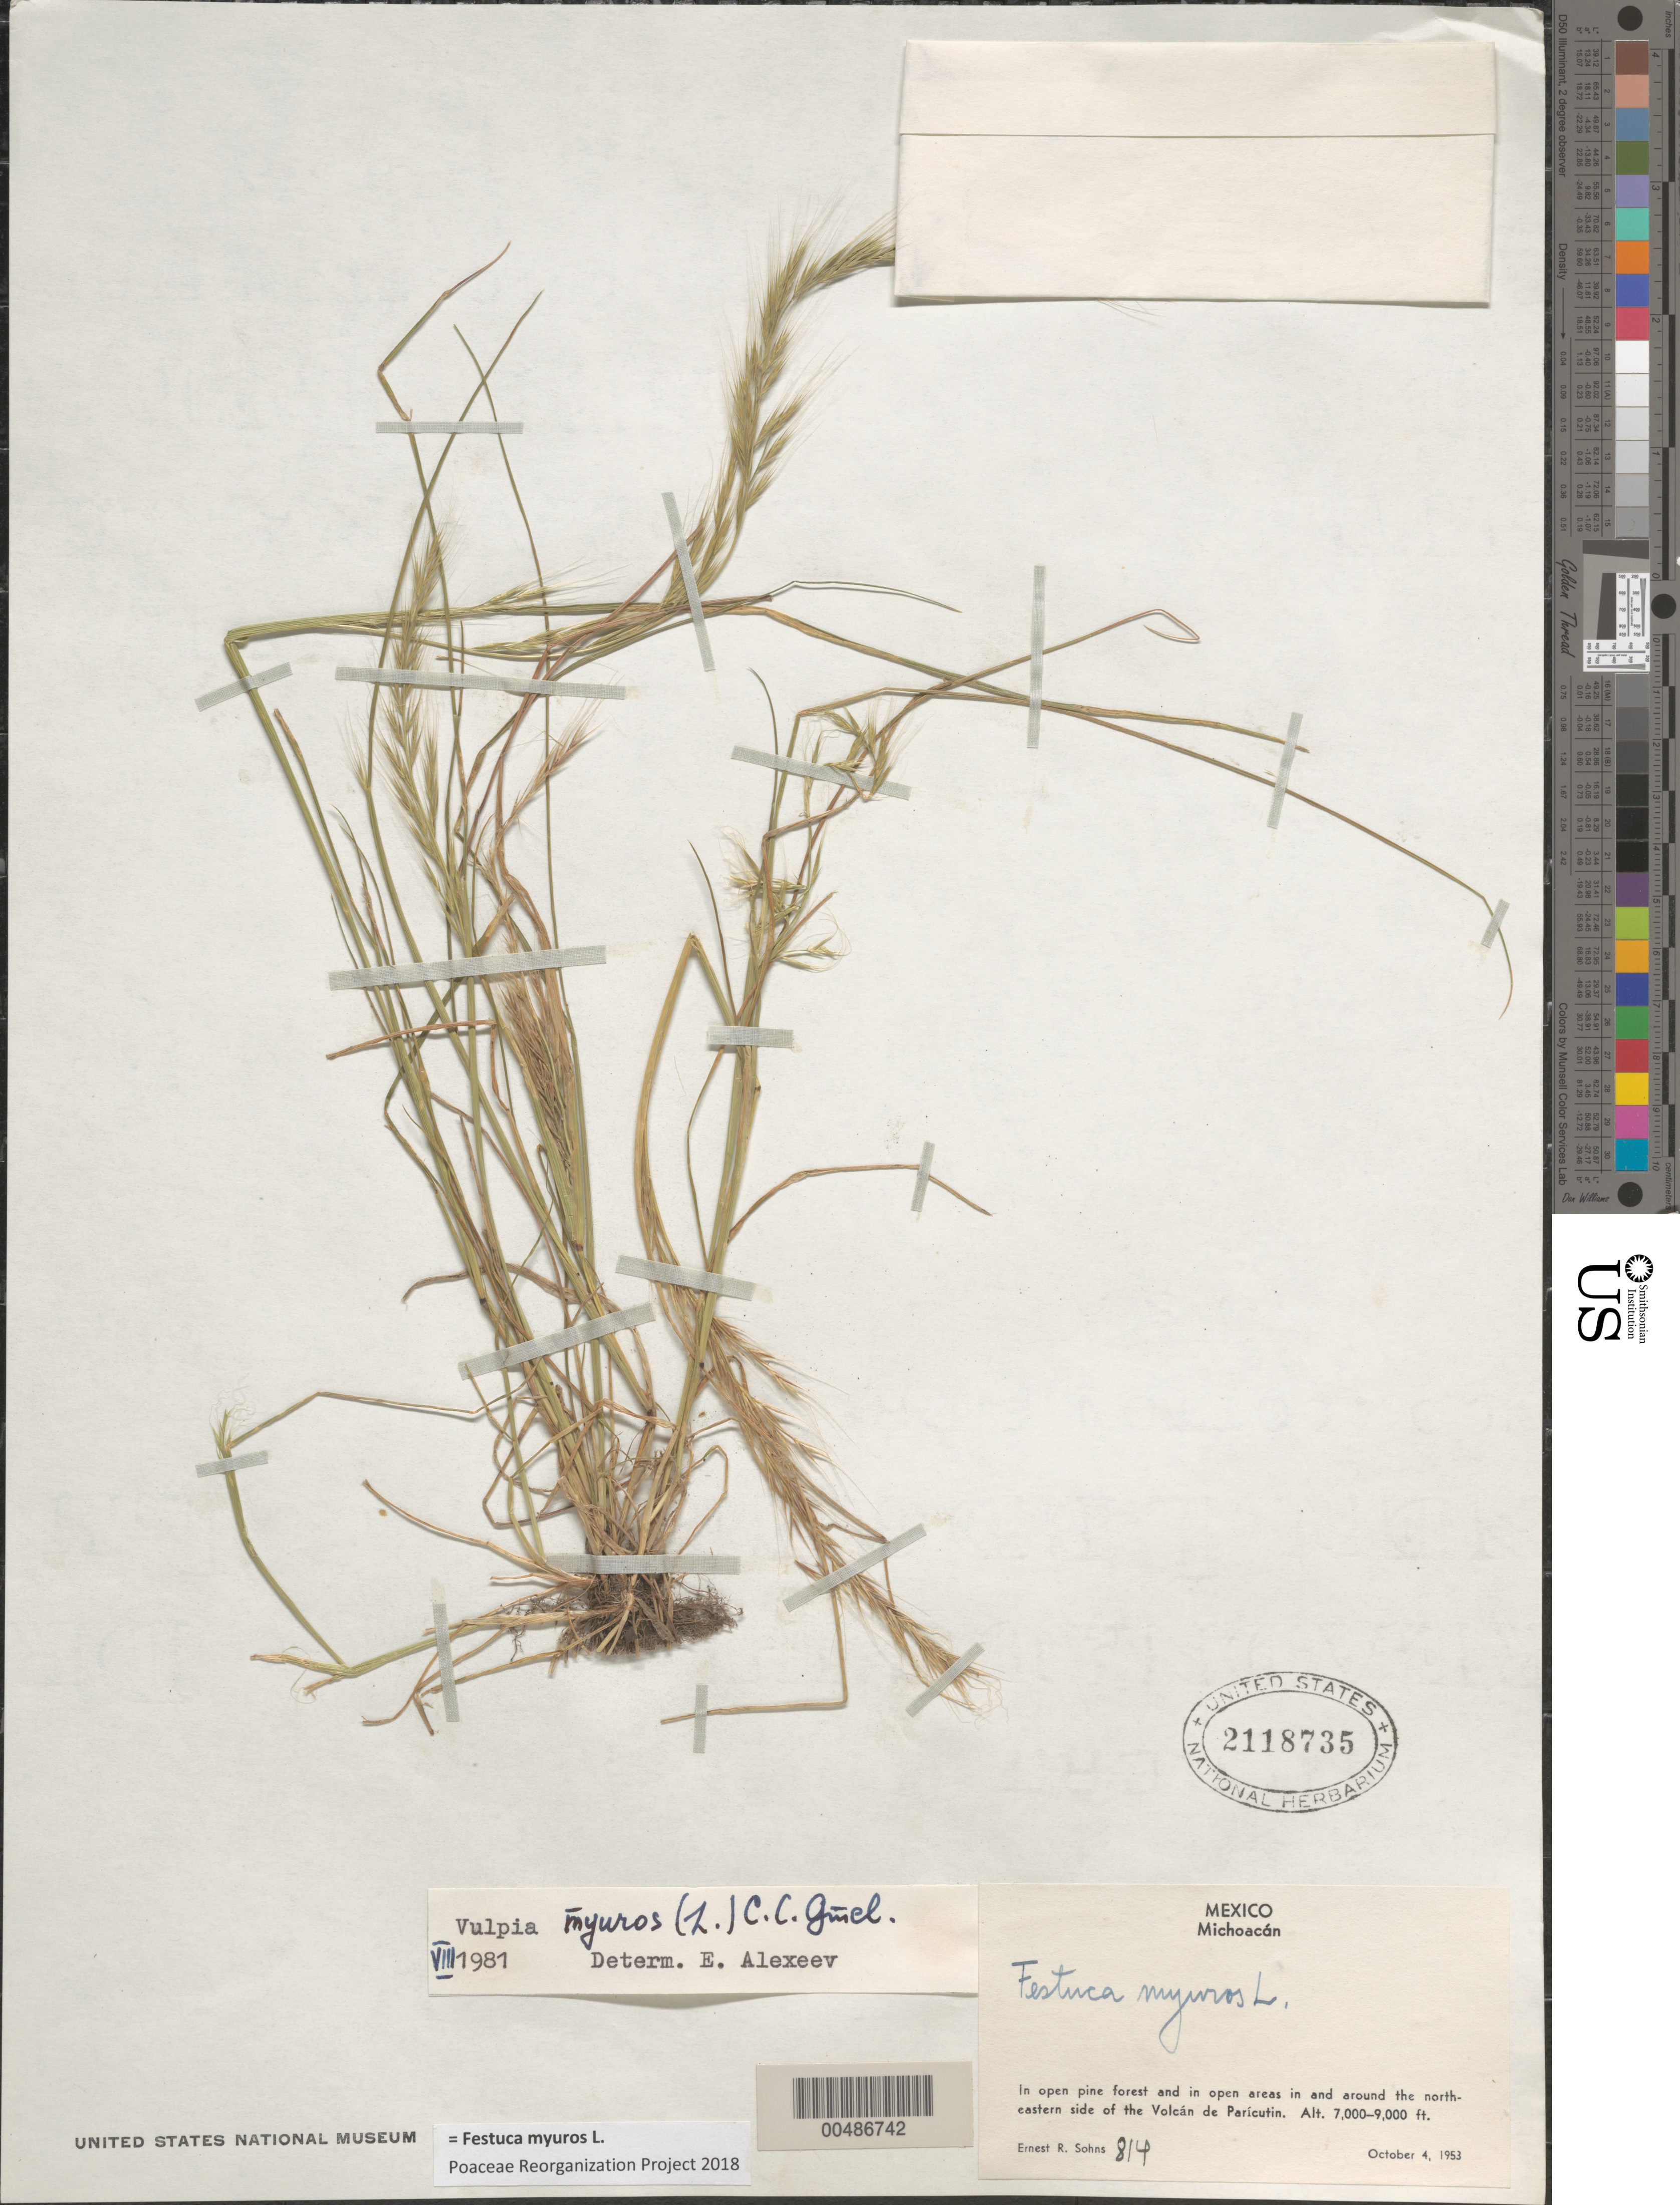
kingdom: Plantae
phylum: Tracheophyta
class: Liliopsida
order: Poales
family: Poaceae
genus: Festuca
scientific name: Festuca myuros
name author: L.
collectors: E. R. Sohns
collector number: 814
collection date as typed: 4 Oct 1953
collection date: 1953-10-04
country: Mexico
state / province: Michoacán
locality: In & around the NE side the Volcan de Par¡cutin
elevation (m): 2134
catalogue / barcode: US 2118735